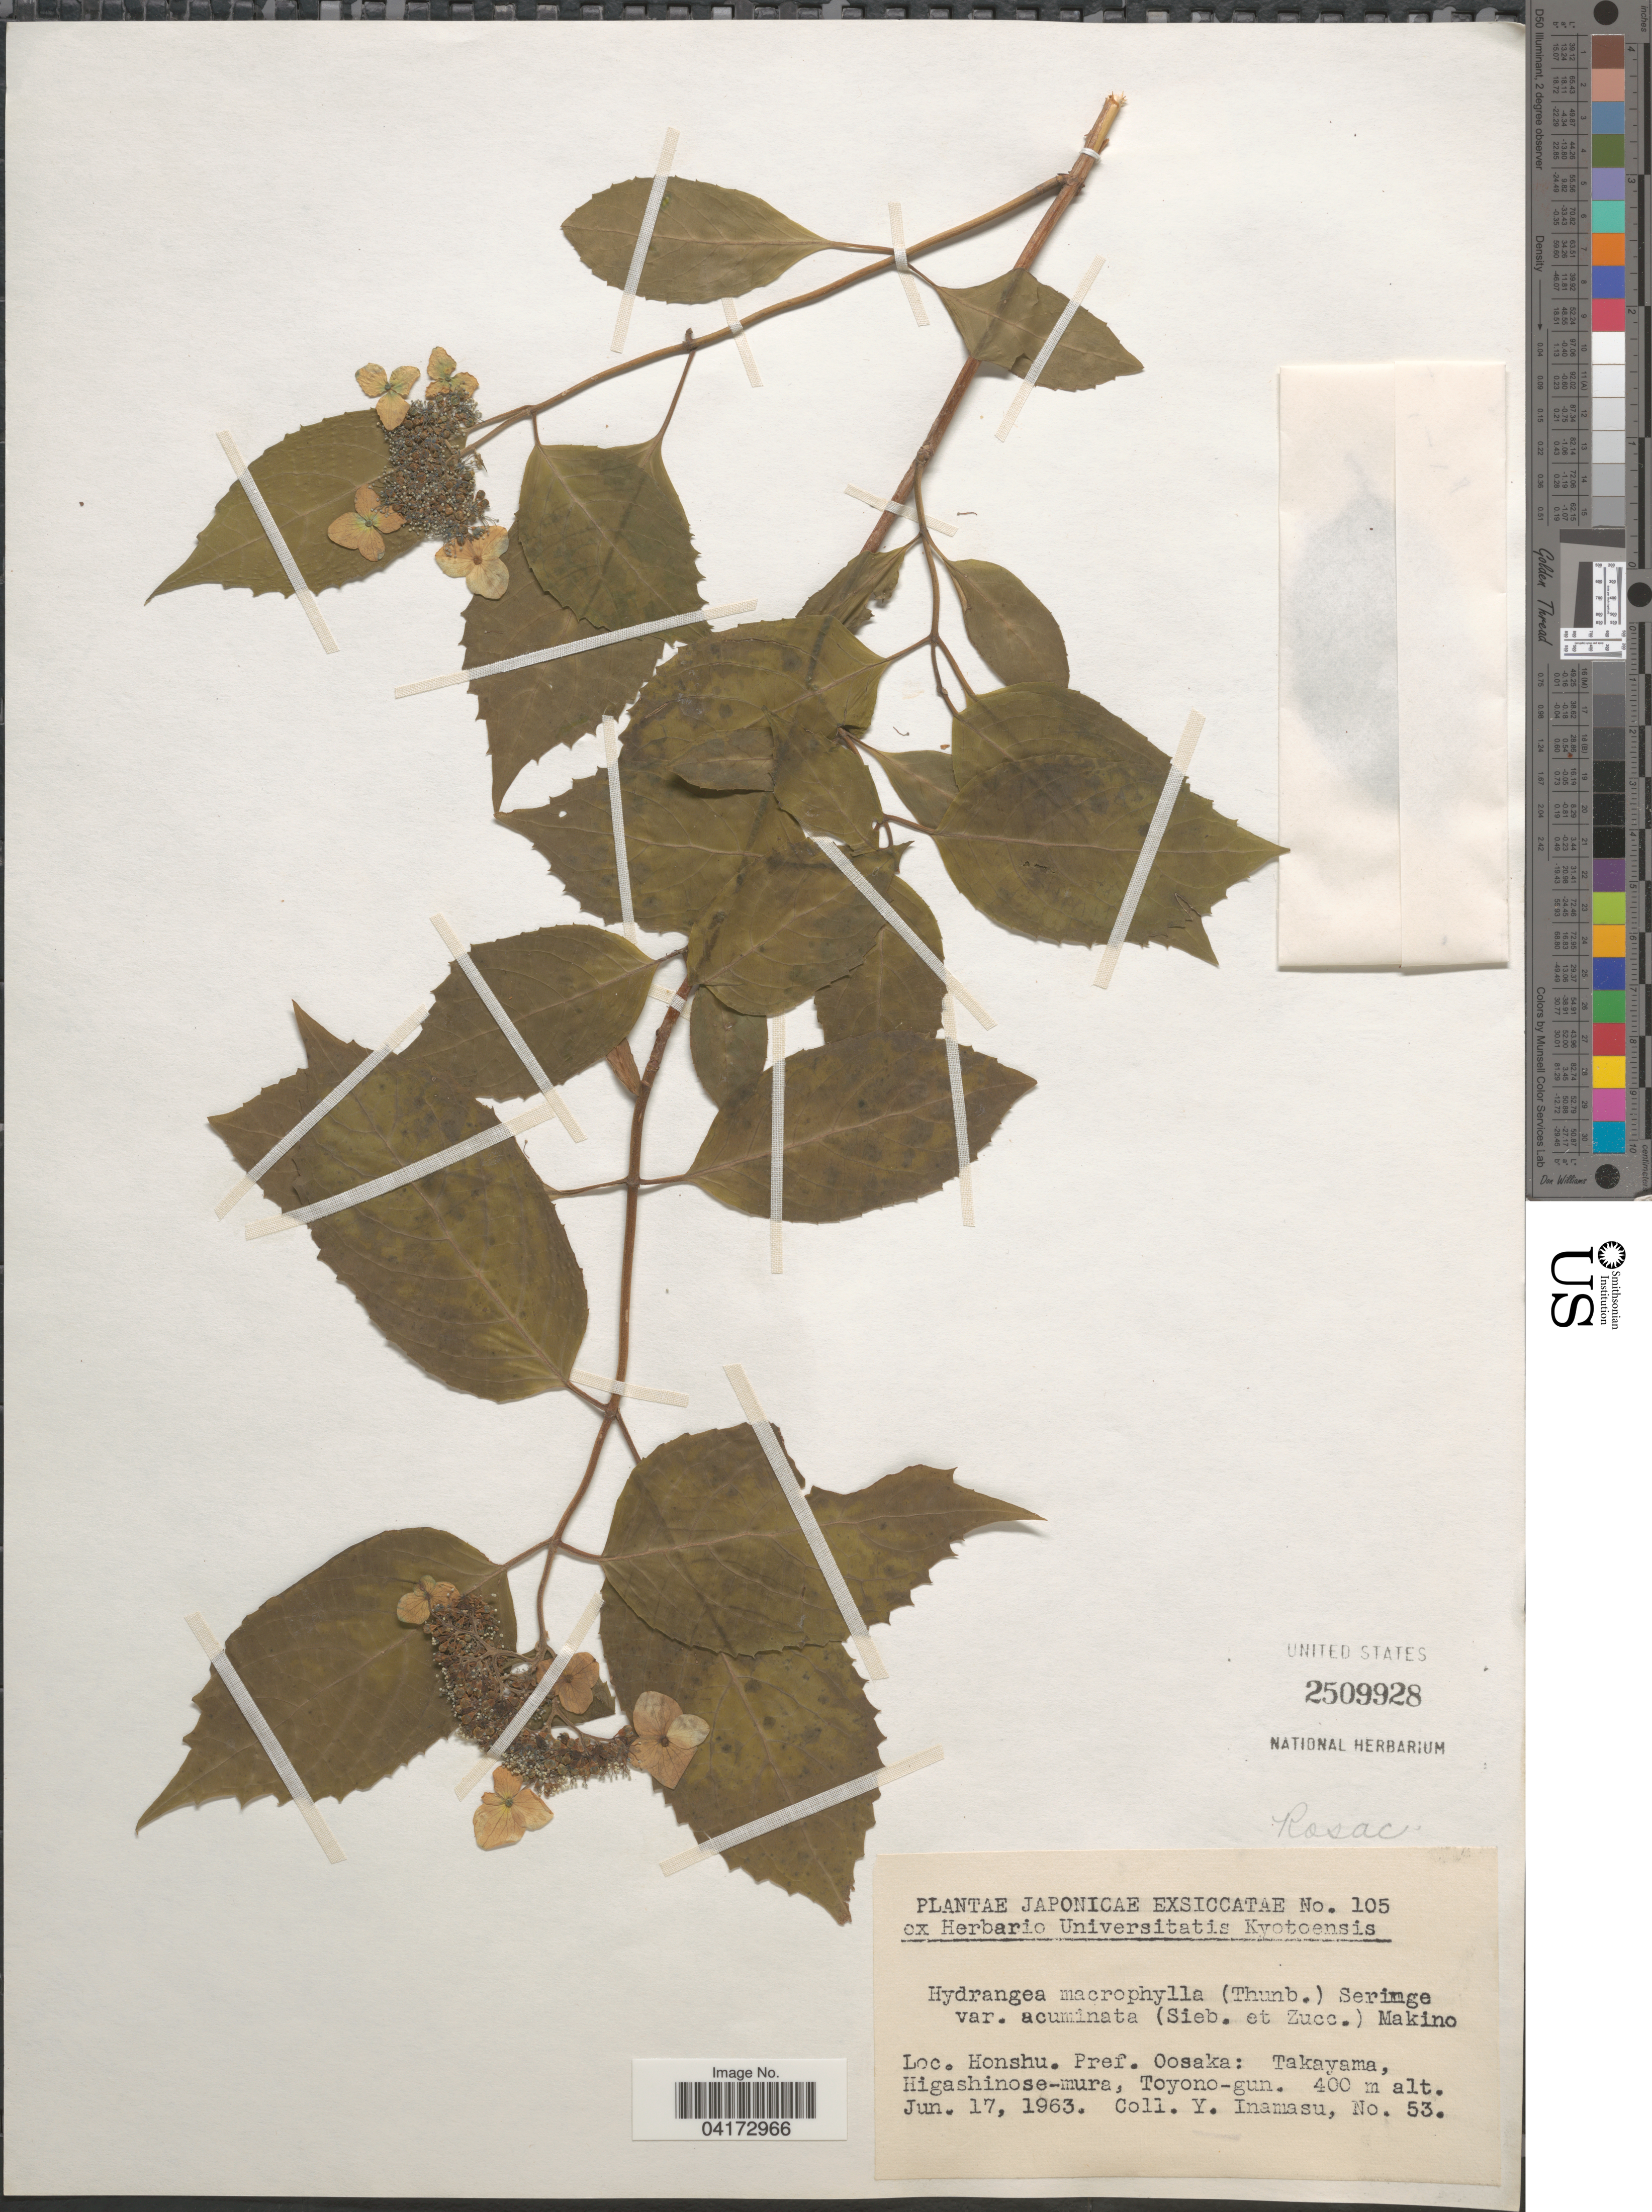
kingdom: Plantae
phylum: Tracheophyta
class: Magnoliopsida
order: Cornales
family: Hydrangeaceae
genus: Hydrangea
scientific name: Hydrangea macrophylla var. acuminata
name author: Makino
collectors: Y. Inamasu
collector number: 53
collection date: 1963-06-17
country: Japan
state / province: Osaka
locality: Honshu. Pref. Oosaka: Takayama, Higashinose-mura, Toyono-gun.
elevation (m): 400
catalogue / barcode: US 2509928